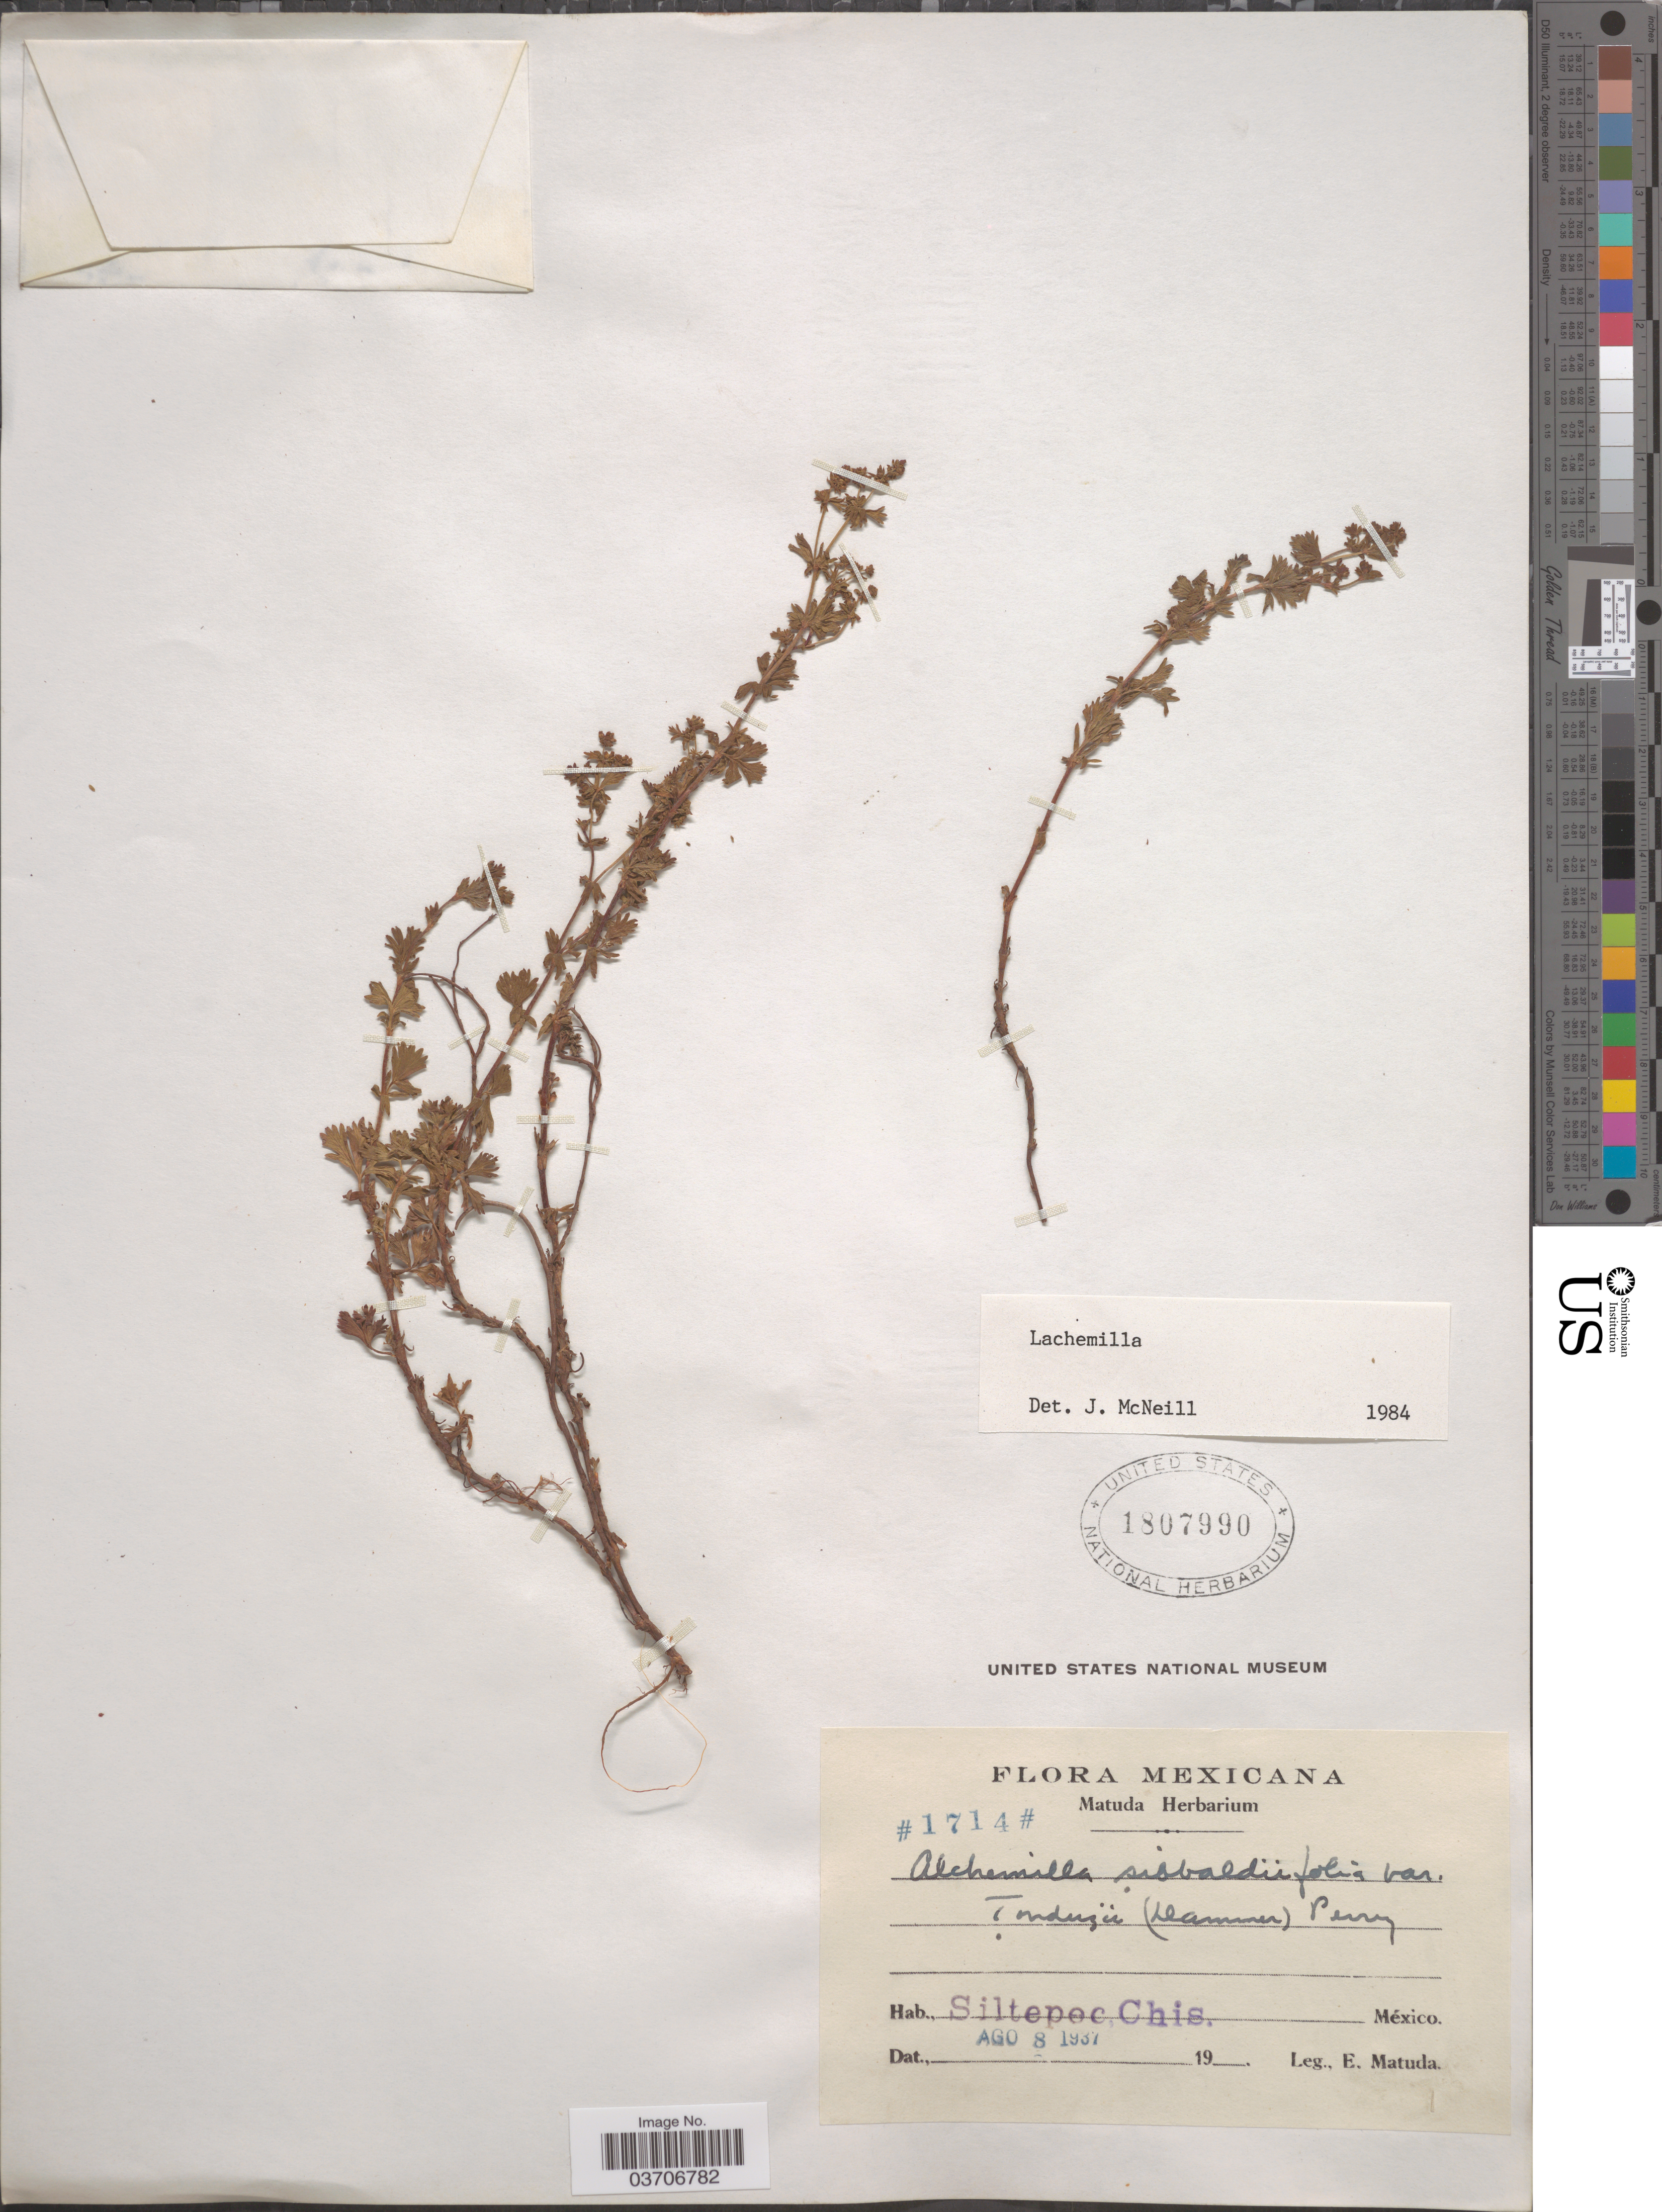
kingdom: Plantae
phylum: Tracheophyta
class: Magnoliopsida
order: Rosales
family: Rosaceae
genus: Lachemilla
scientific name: Lachemilla sp.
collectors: E. Matuda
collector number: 1714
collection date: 1937-08-08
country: Mexico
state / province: Chiapas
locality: Siltepec.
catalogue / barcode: US 1807990